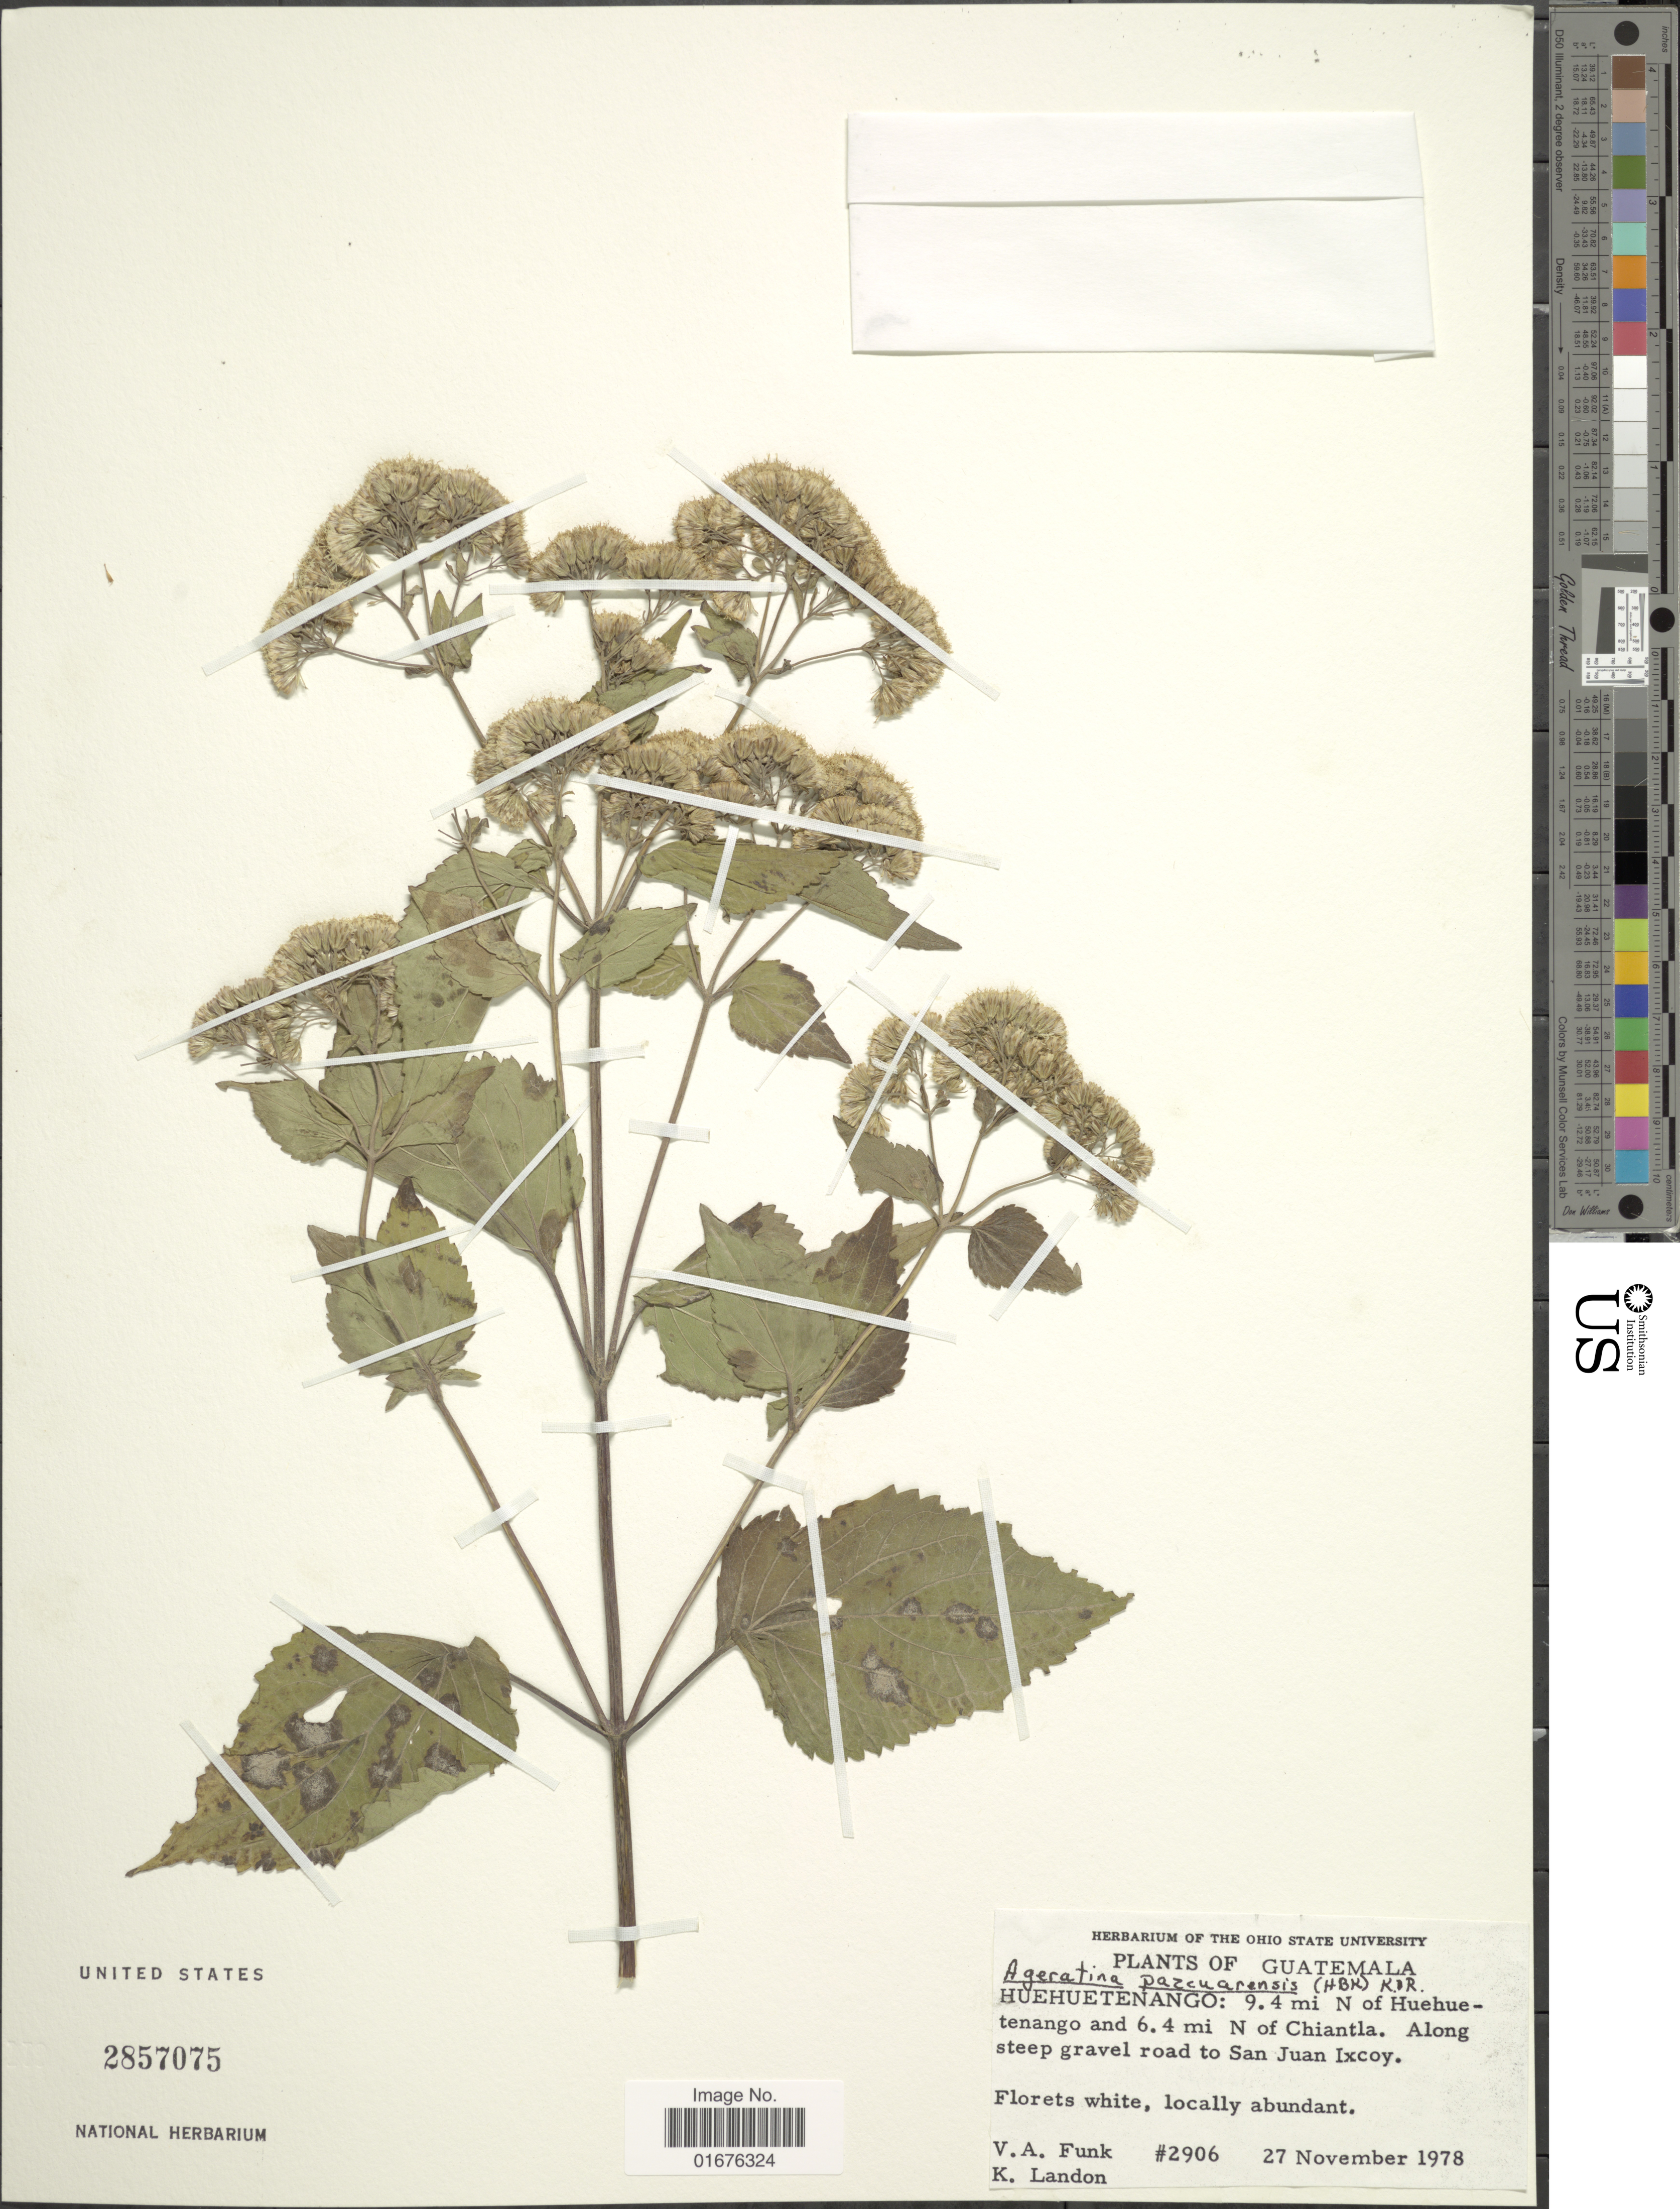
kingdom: Plantae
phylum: Tracheophyta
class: Magnoliopsida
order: Asterales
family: Asteraceae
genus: Ageratina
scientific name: Ageratina pazcuarensis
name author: (Kunth) R.M. King & H. Rob.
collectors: V. Funk & K. C. Landon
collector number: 2906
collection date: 1978-11-27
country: Guatemala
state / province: Huehuetenango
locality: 9.4 mi N of Huehuetenango and 6.4 N of Chiantla, along steep gravel road to San Juan Ixcoy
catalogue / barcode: US 2857075